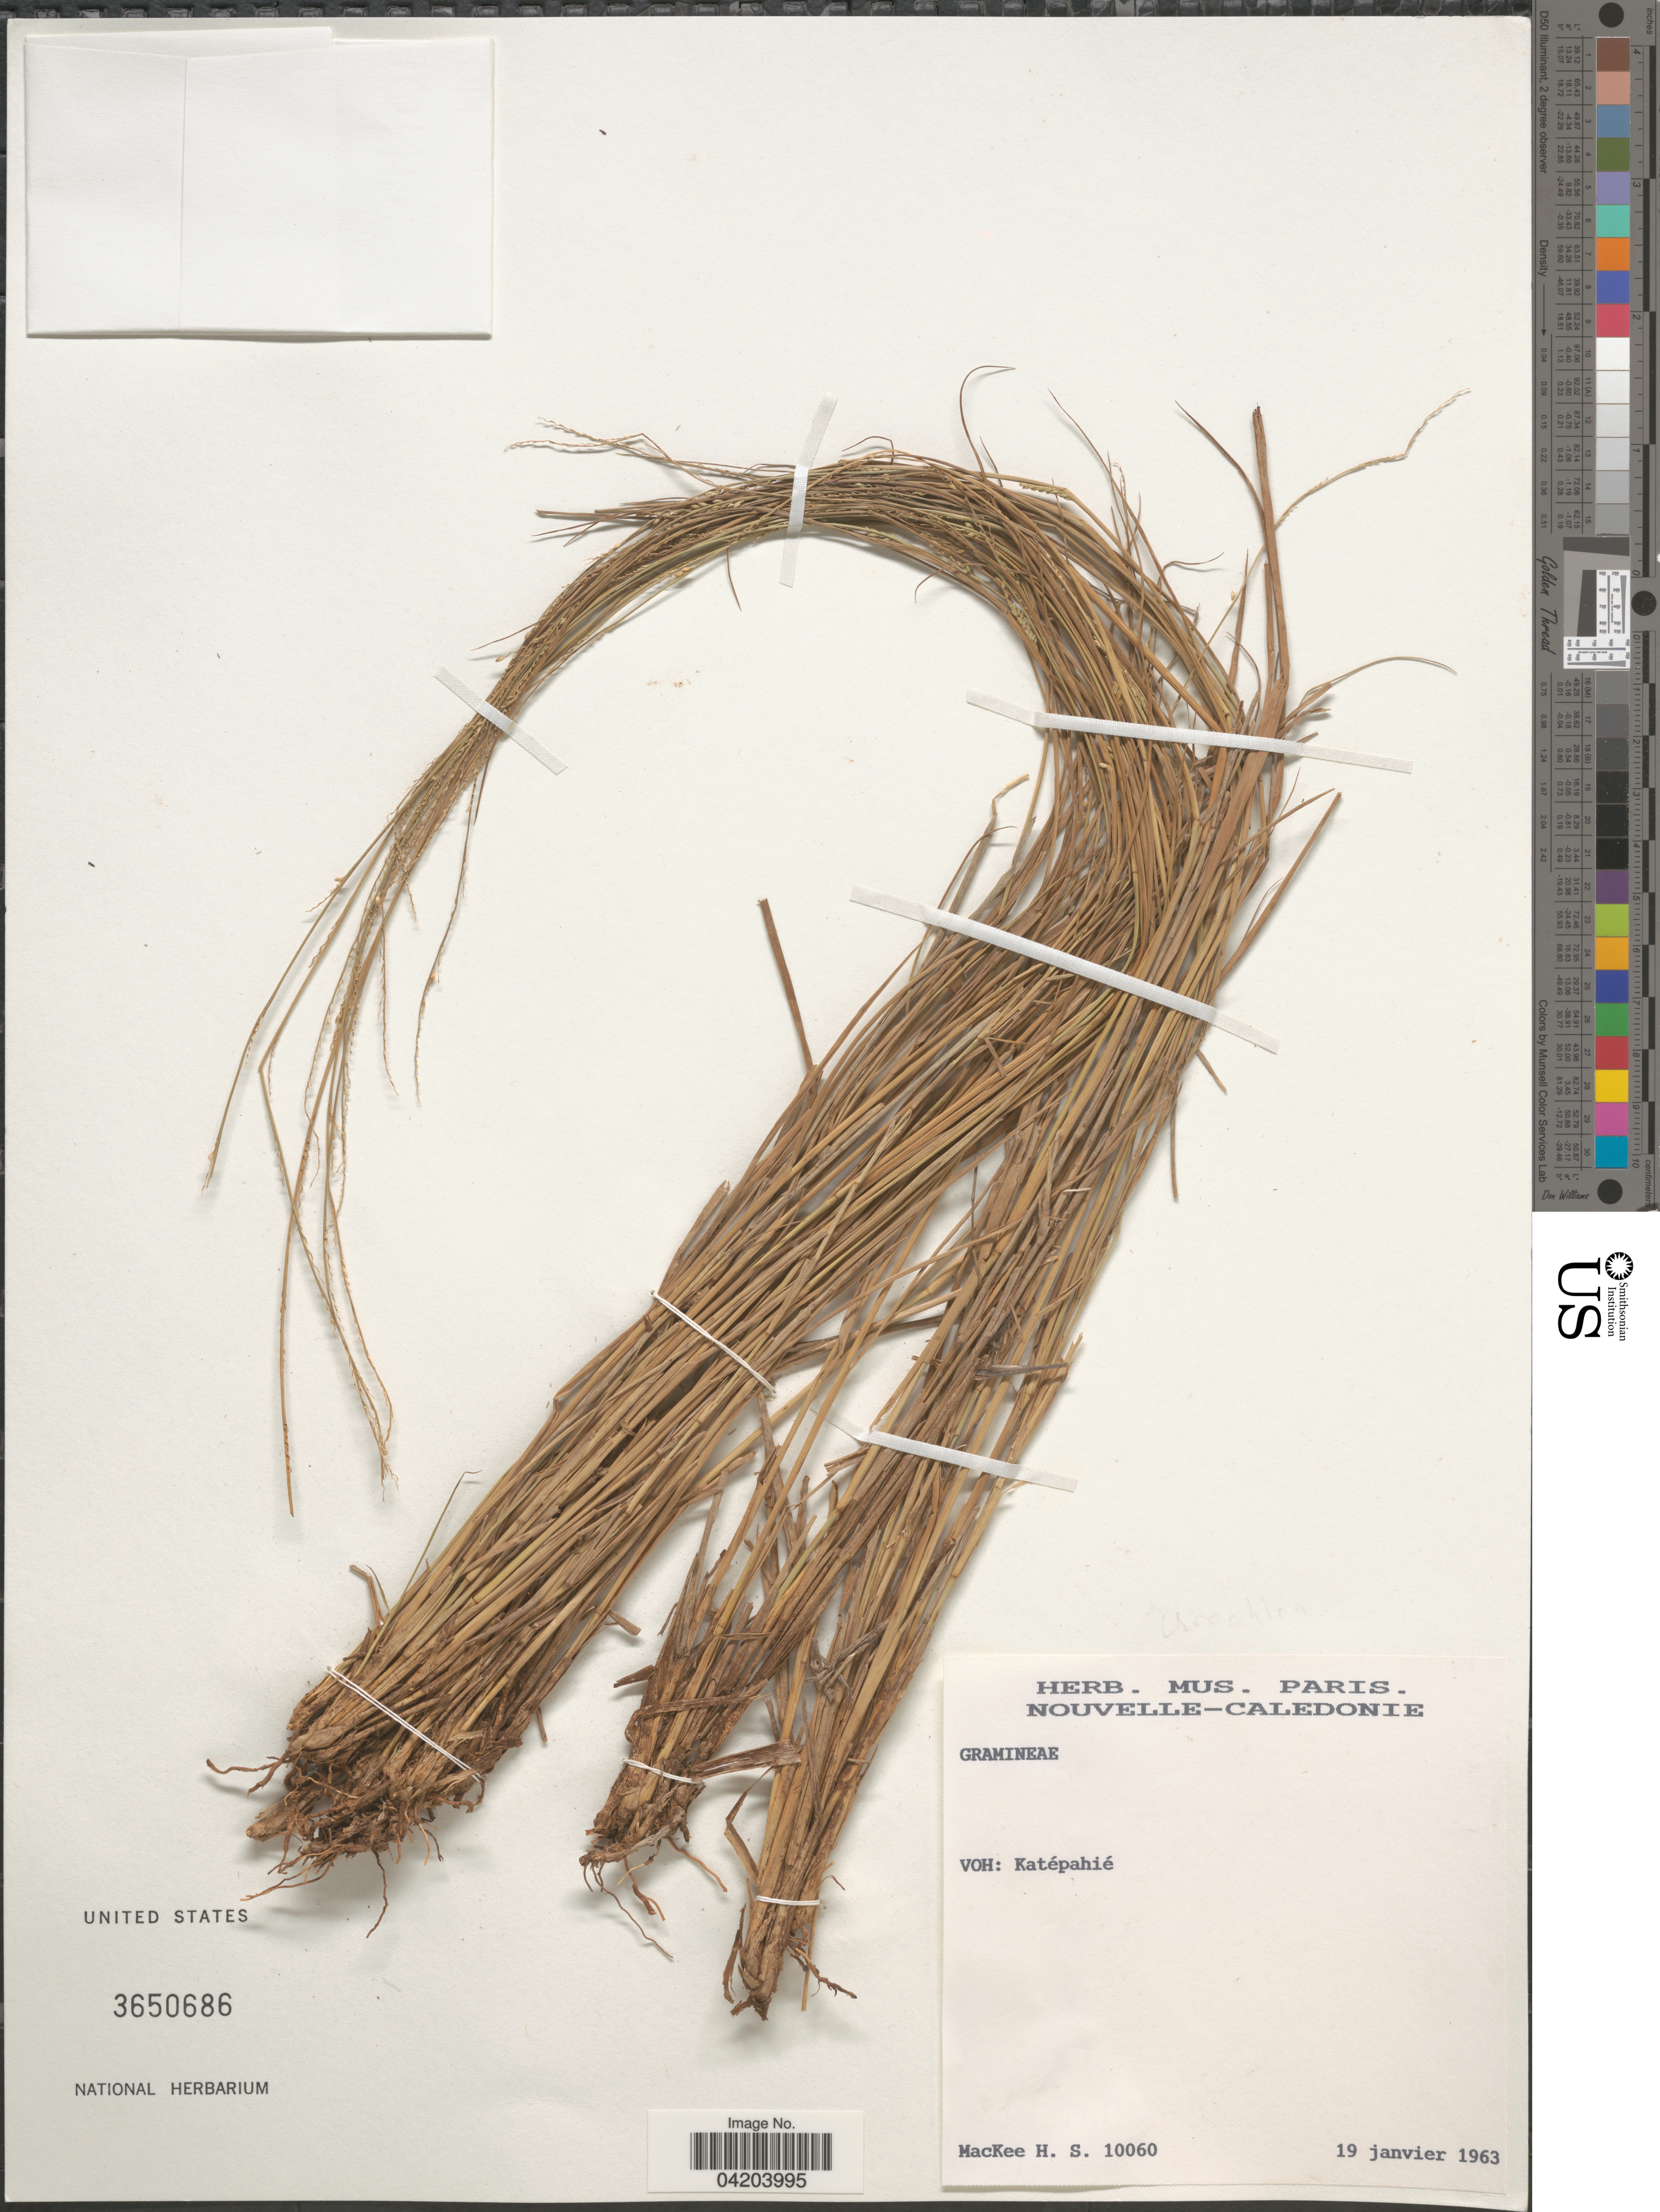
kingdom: Plantae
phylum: Tracheophyta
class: Liliopsida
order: Poales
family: Poaceae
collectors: H. Mackee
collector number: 10060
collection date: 1963-01-19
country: New Caledonia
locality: Nouvelle-Caledonie. Voh: Katépahié.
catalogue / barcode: US 3650686